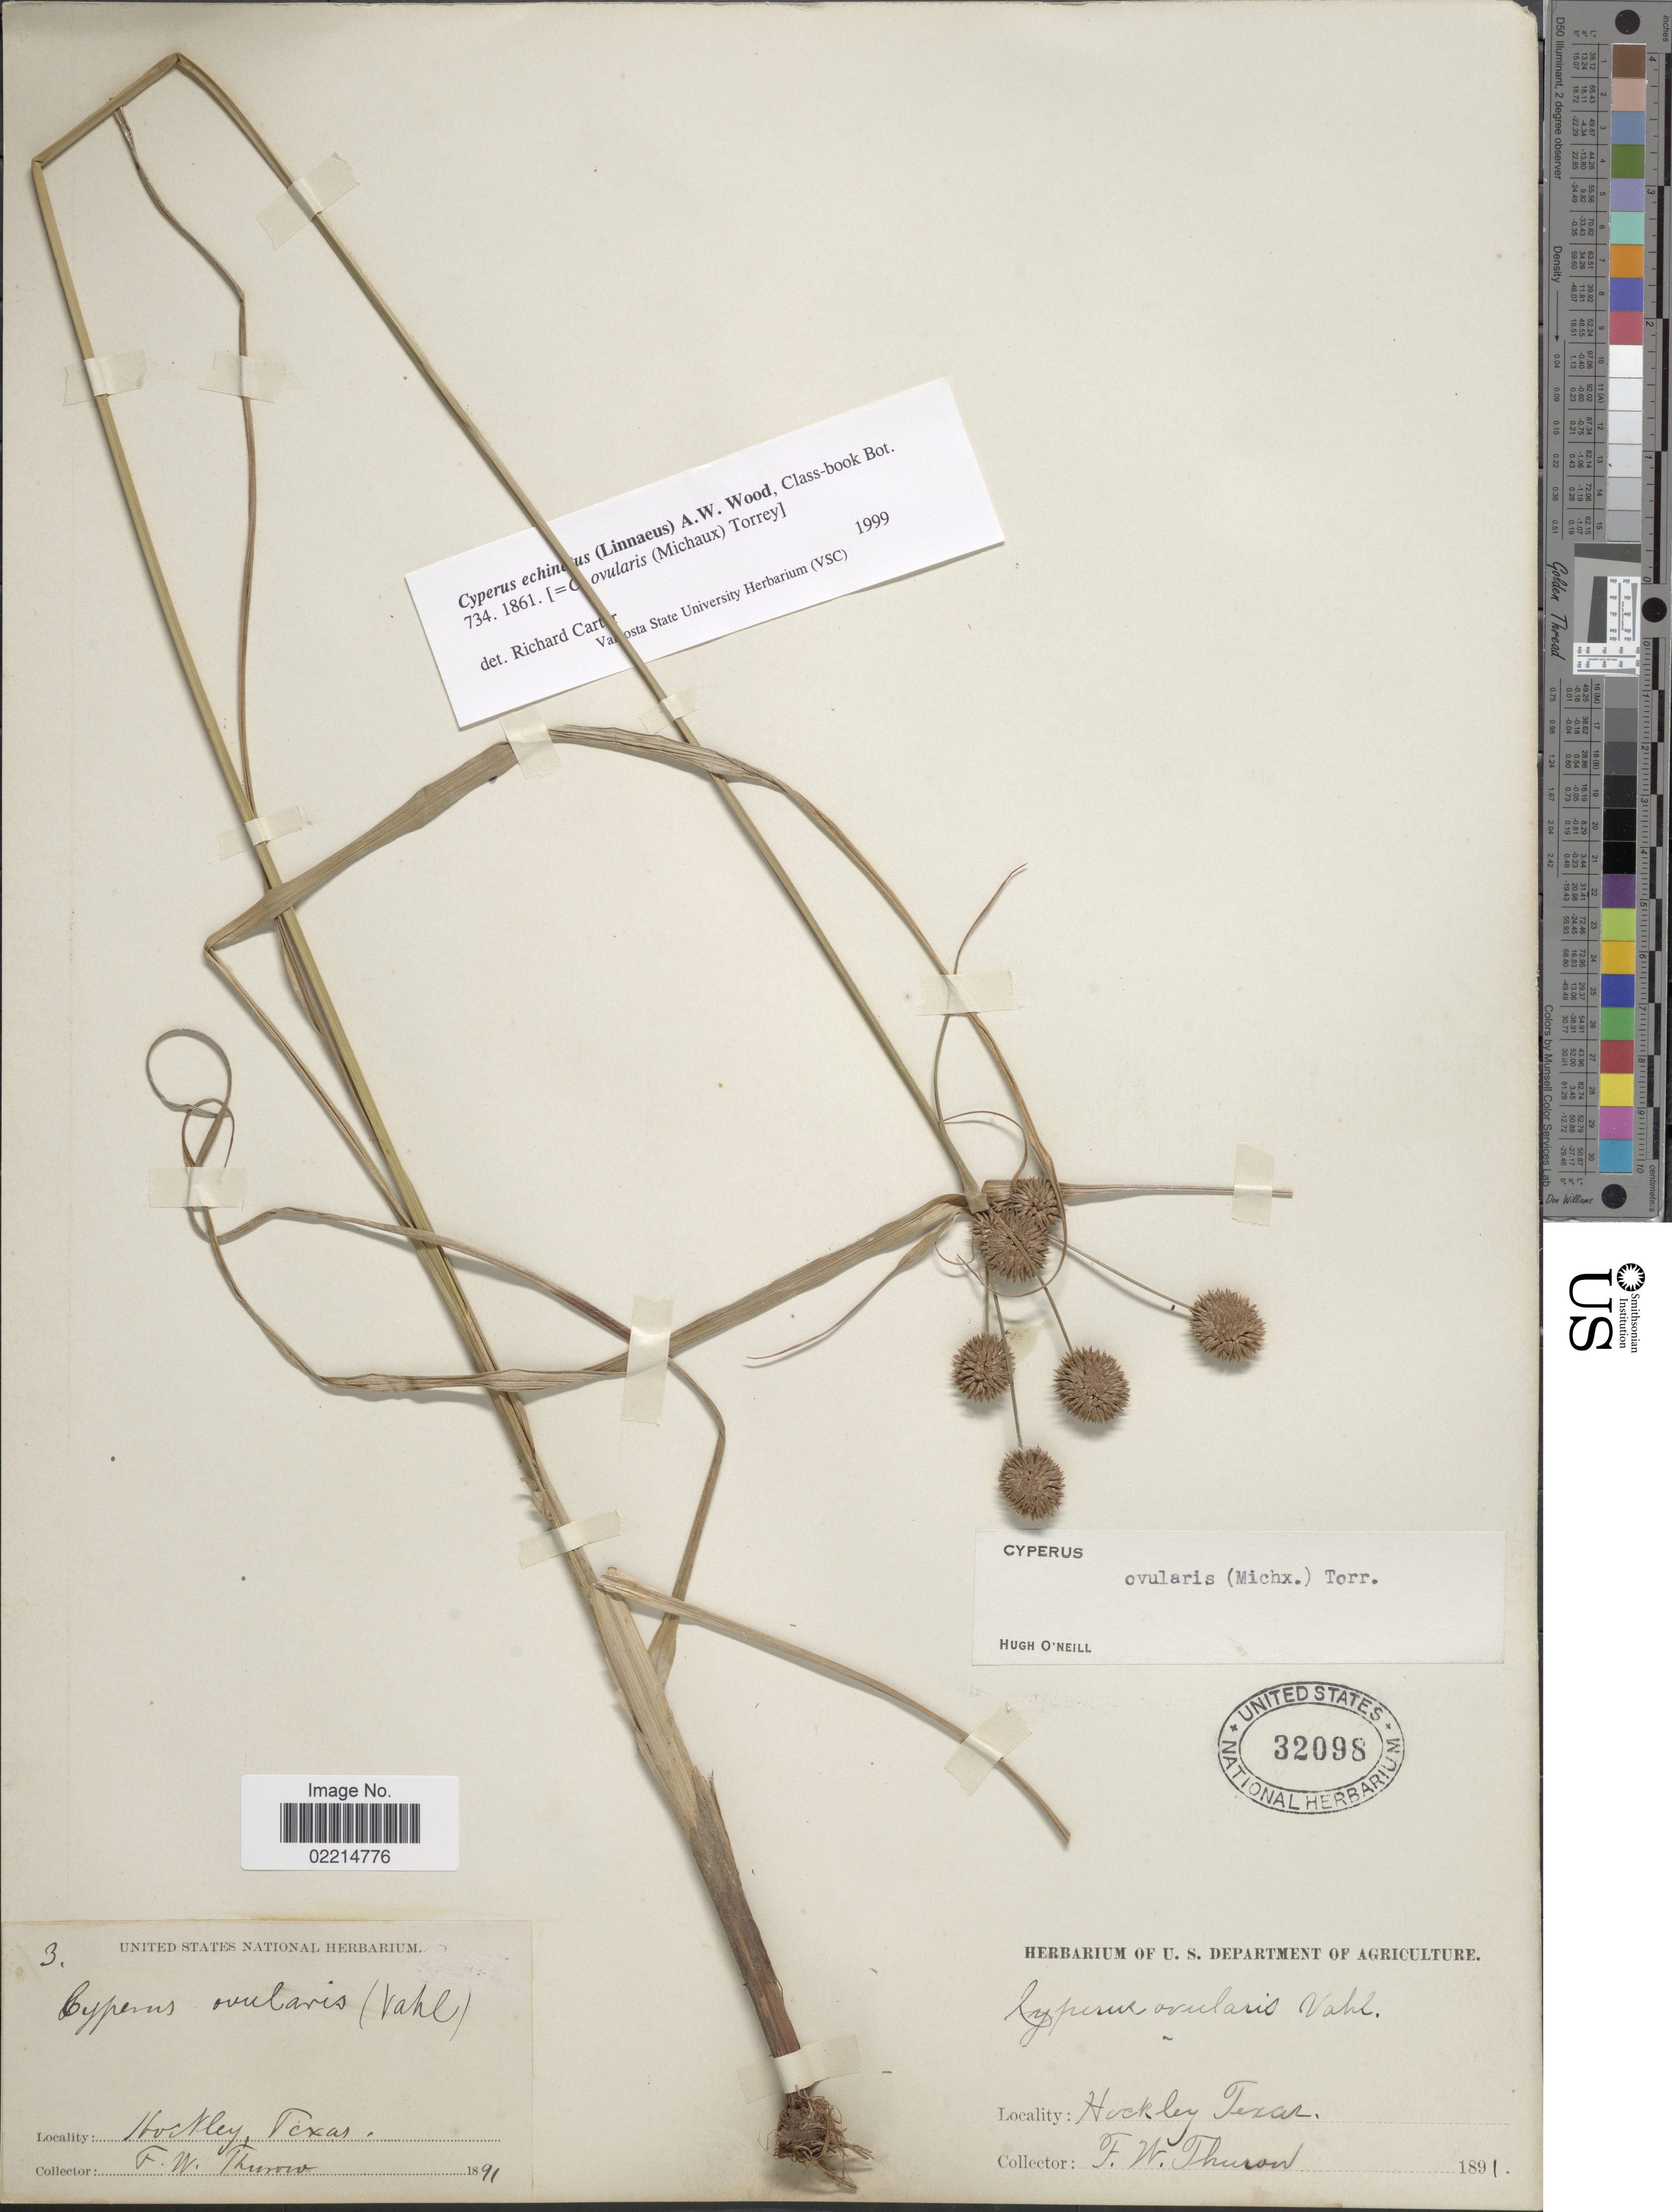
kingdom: Plantae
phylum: Tracheophyta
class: Liliopsida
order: Poales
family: Cyperaceae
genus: Cyperus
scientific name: Cyperus echinatus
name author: (L.) Alph. Wood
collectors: F. Thuron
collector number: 3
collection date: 1891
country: United States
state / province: Texas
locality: Hockley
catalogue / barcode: US 32098